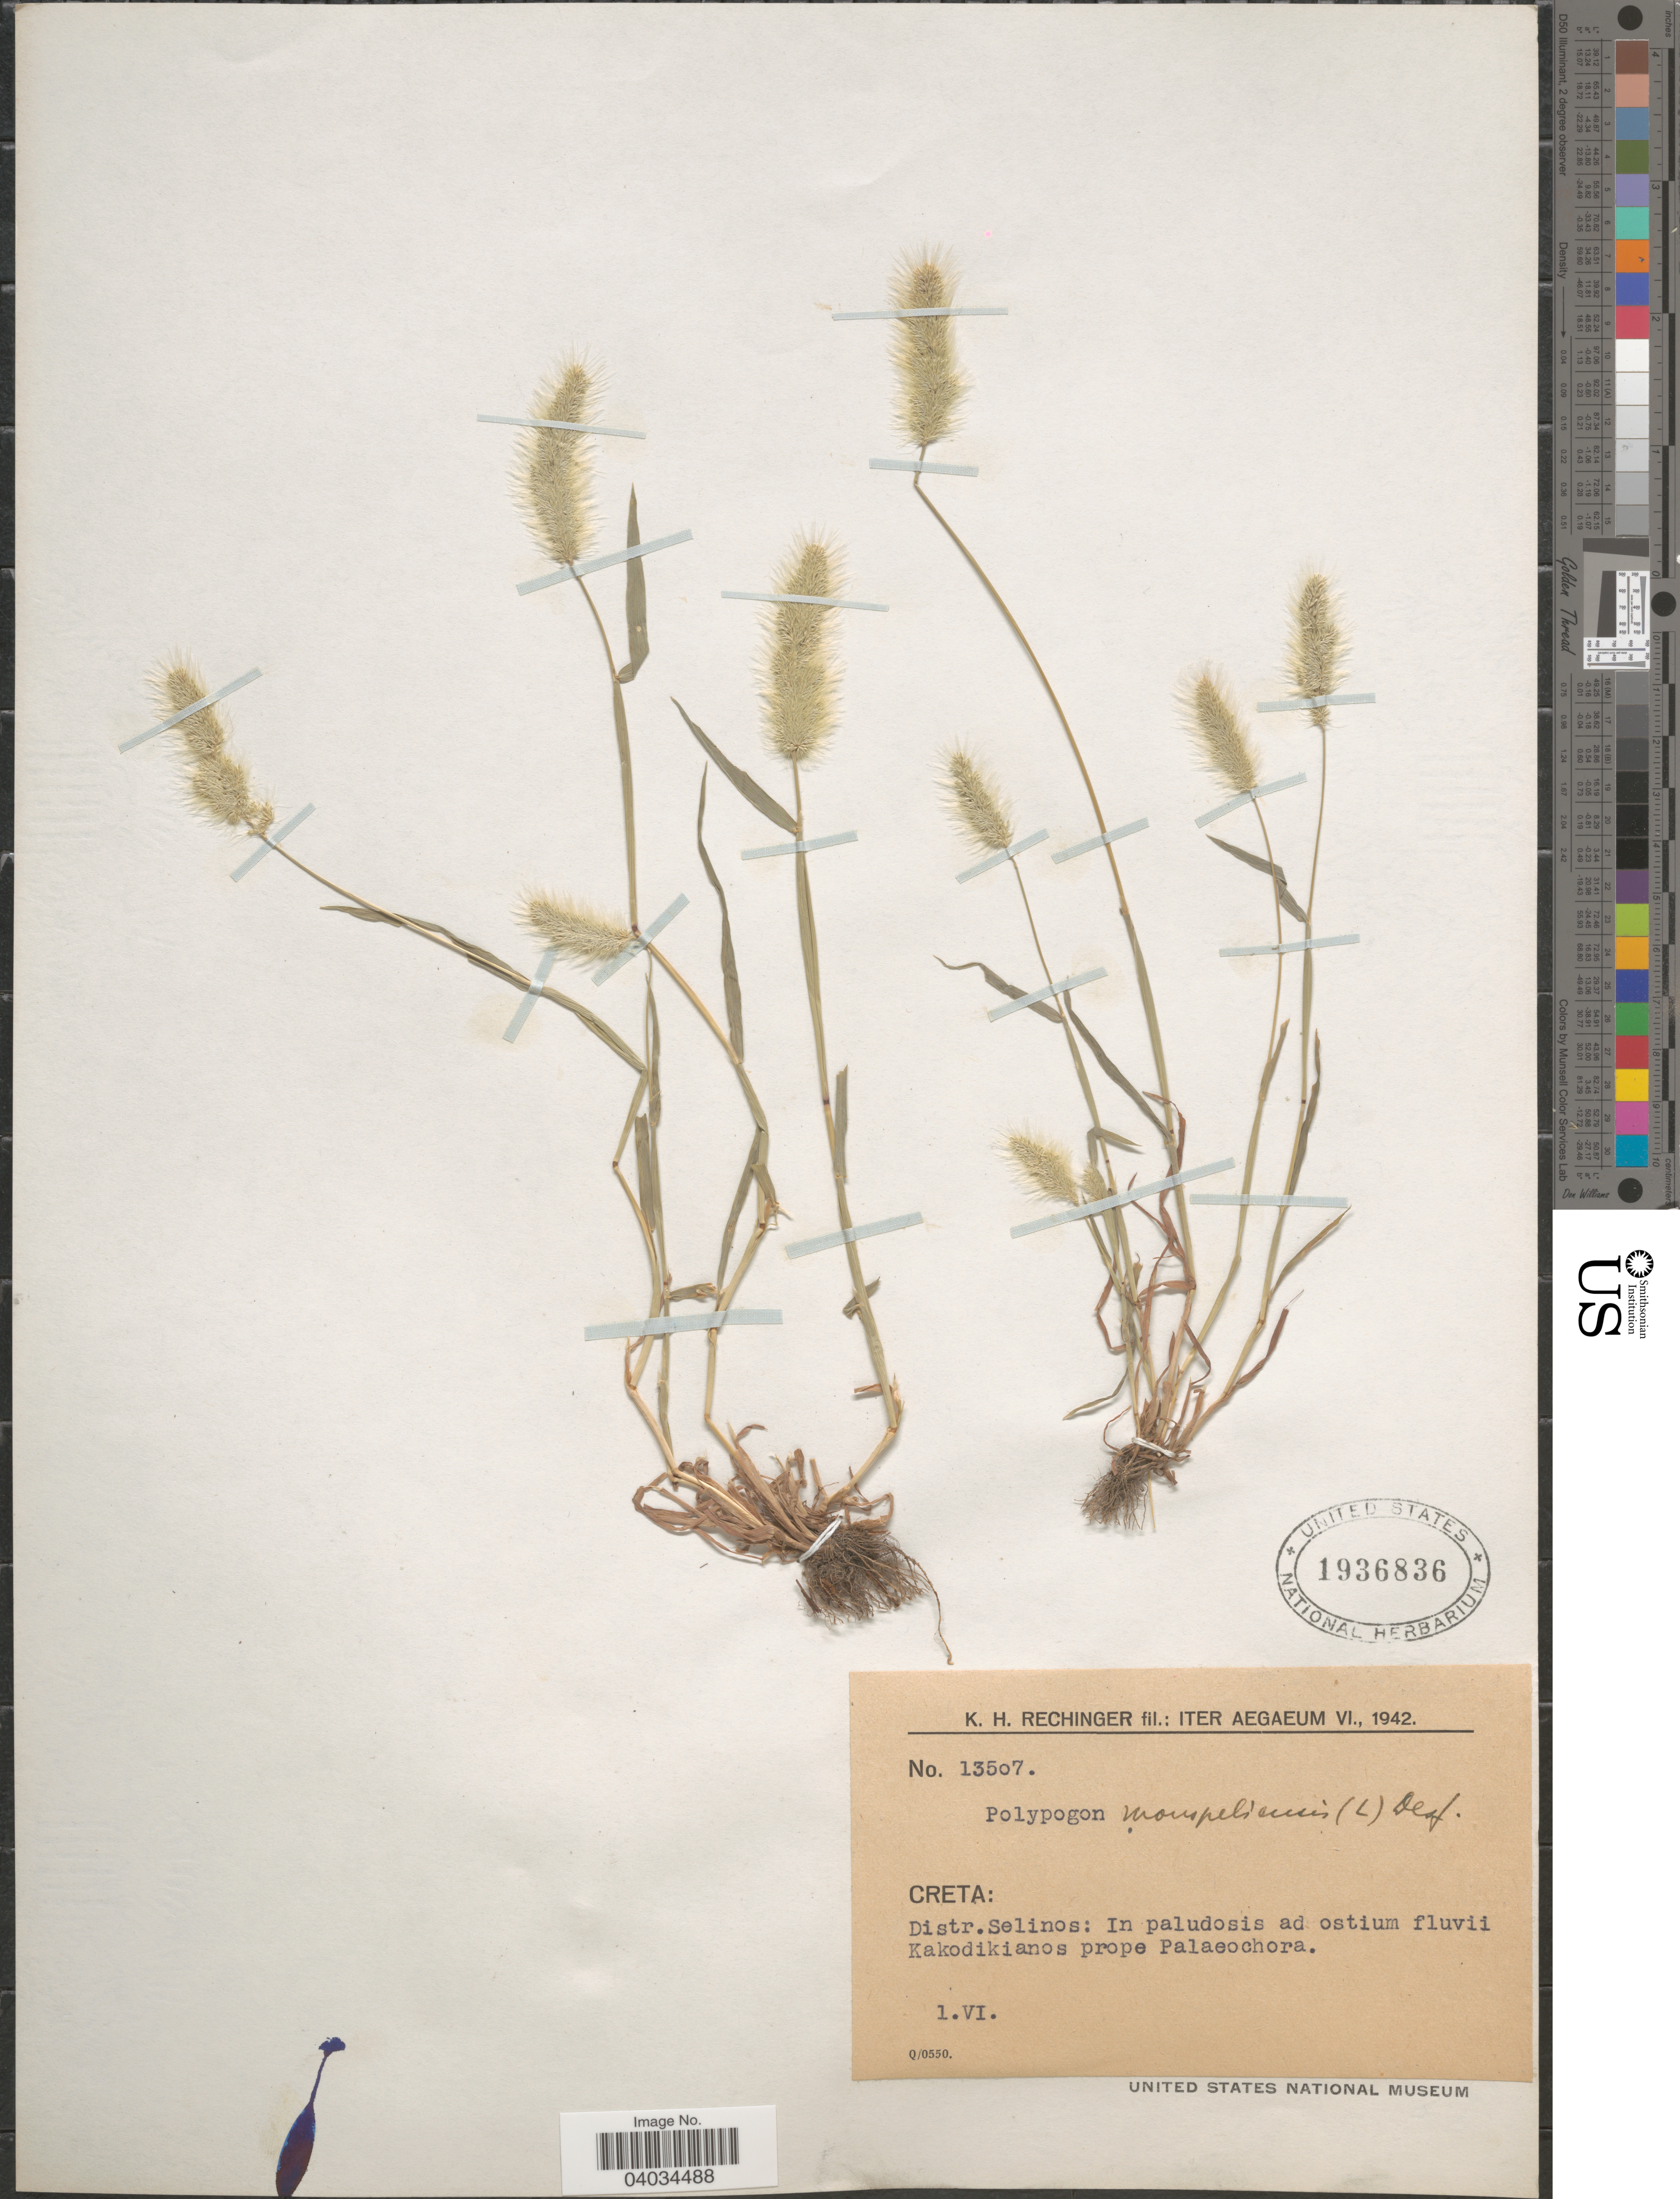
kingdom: Plantae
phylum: Tracheophyta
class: Liliopsida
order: Poales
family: Poaceae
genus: Polypogon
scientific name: Polypogon monspeliensis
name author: (L.) Desf.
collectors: K. H. Rechinger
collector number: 13507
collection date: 1942-06-01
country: Greece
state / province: Crete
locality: Iter Aegaeum. Creta: Distr. Selinos: In paludosis ad ostium fluvii Kakodikianos prope Palaeochora.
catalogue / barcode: US 1936836